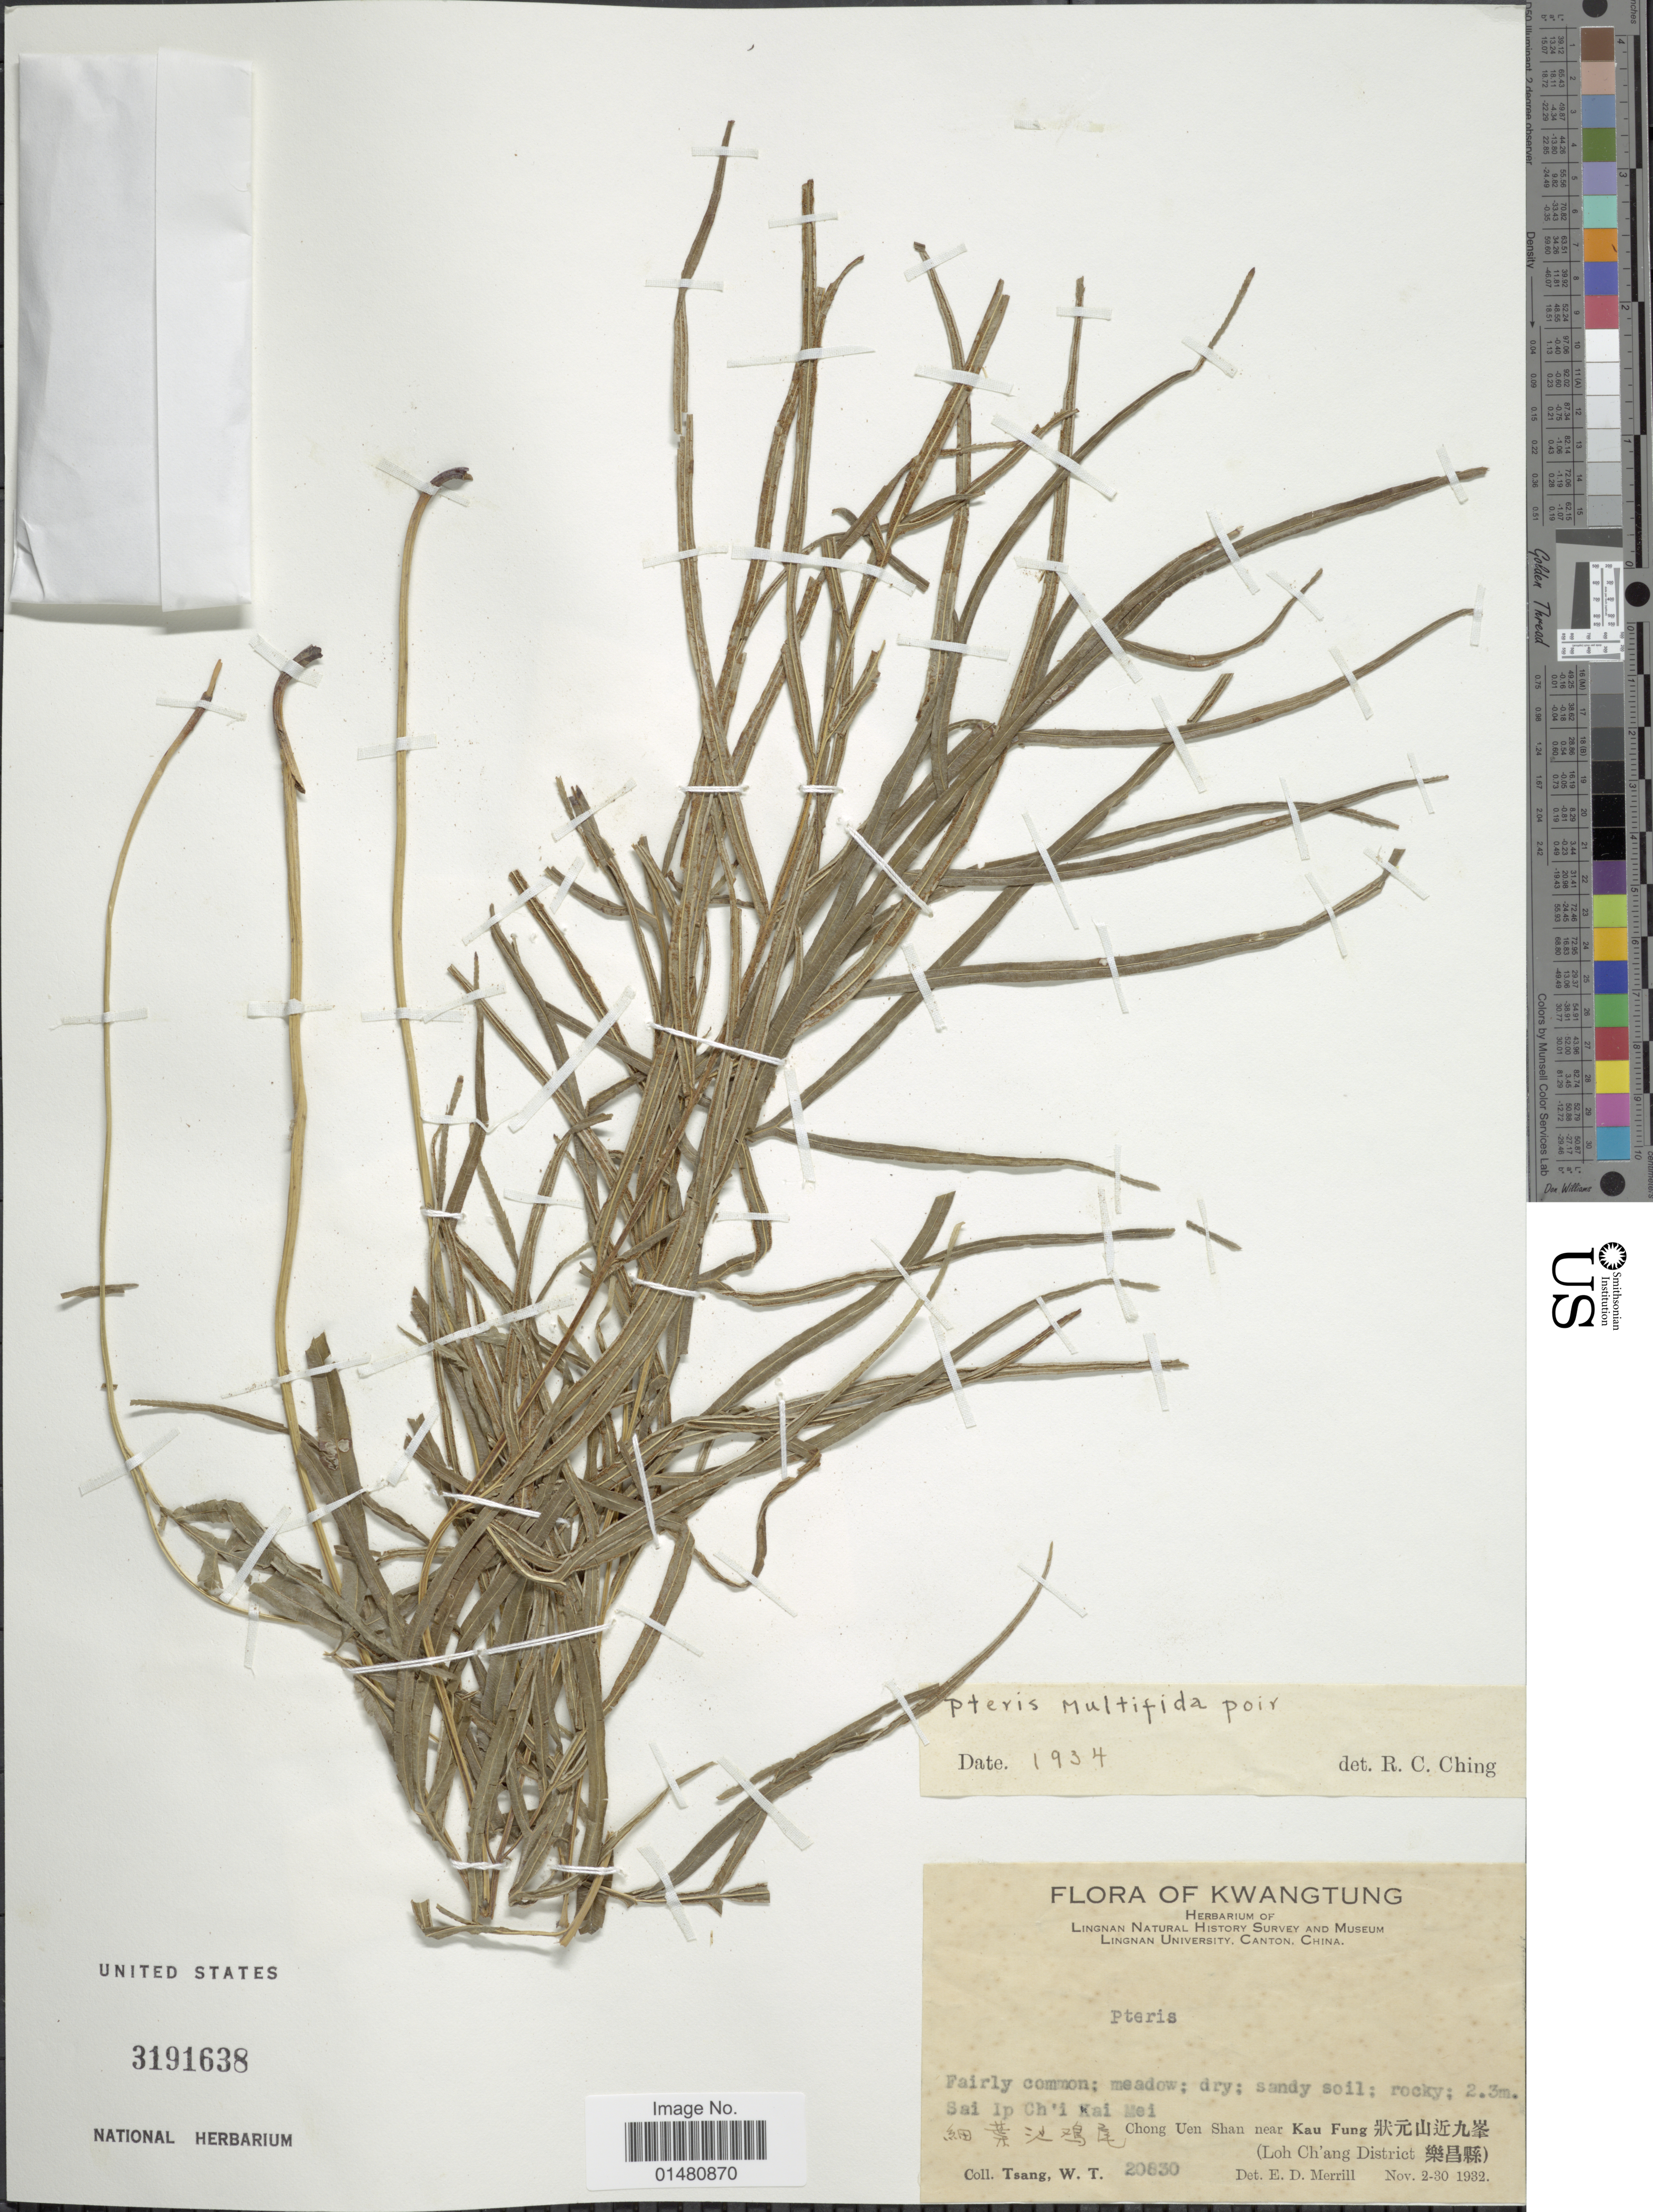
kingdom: Plantae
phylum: Tracheophyta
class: Polypodiopsida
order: Polypodiales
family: Pteridaceae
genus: Pteris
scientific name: Pteris multifida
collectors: W. T. Tsang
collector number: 20830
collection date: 1932-11-02/1932-11-30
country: China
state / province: Guangdong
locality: Kwangtung, Sai Ip Ch' i Kai Mei, X, Chong Uen Shan near Kau Fung X, (Loh Ch'ang District X)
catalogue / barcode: US 3191638